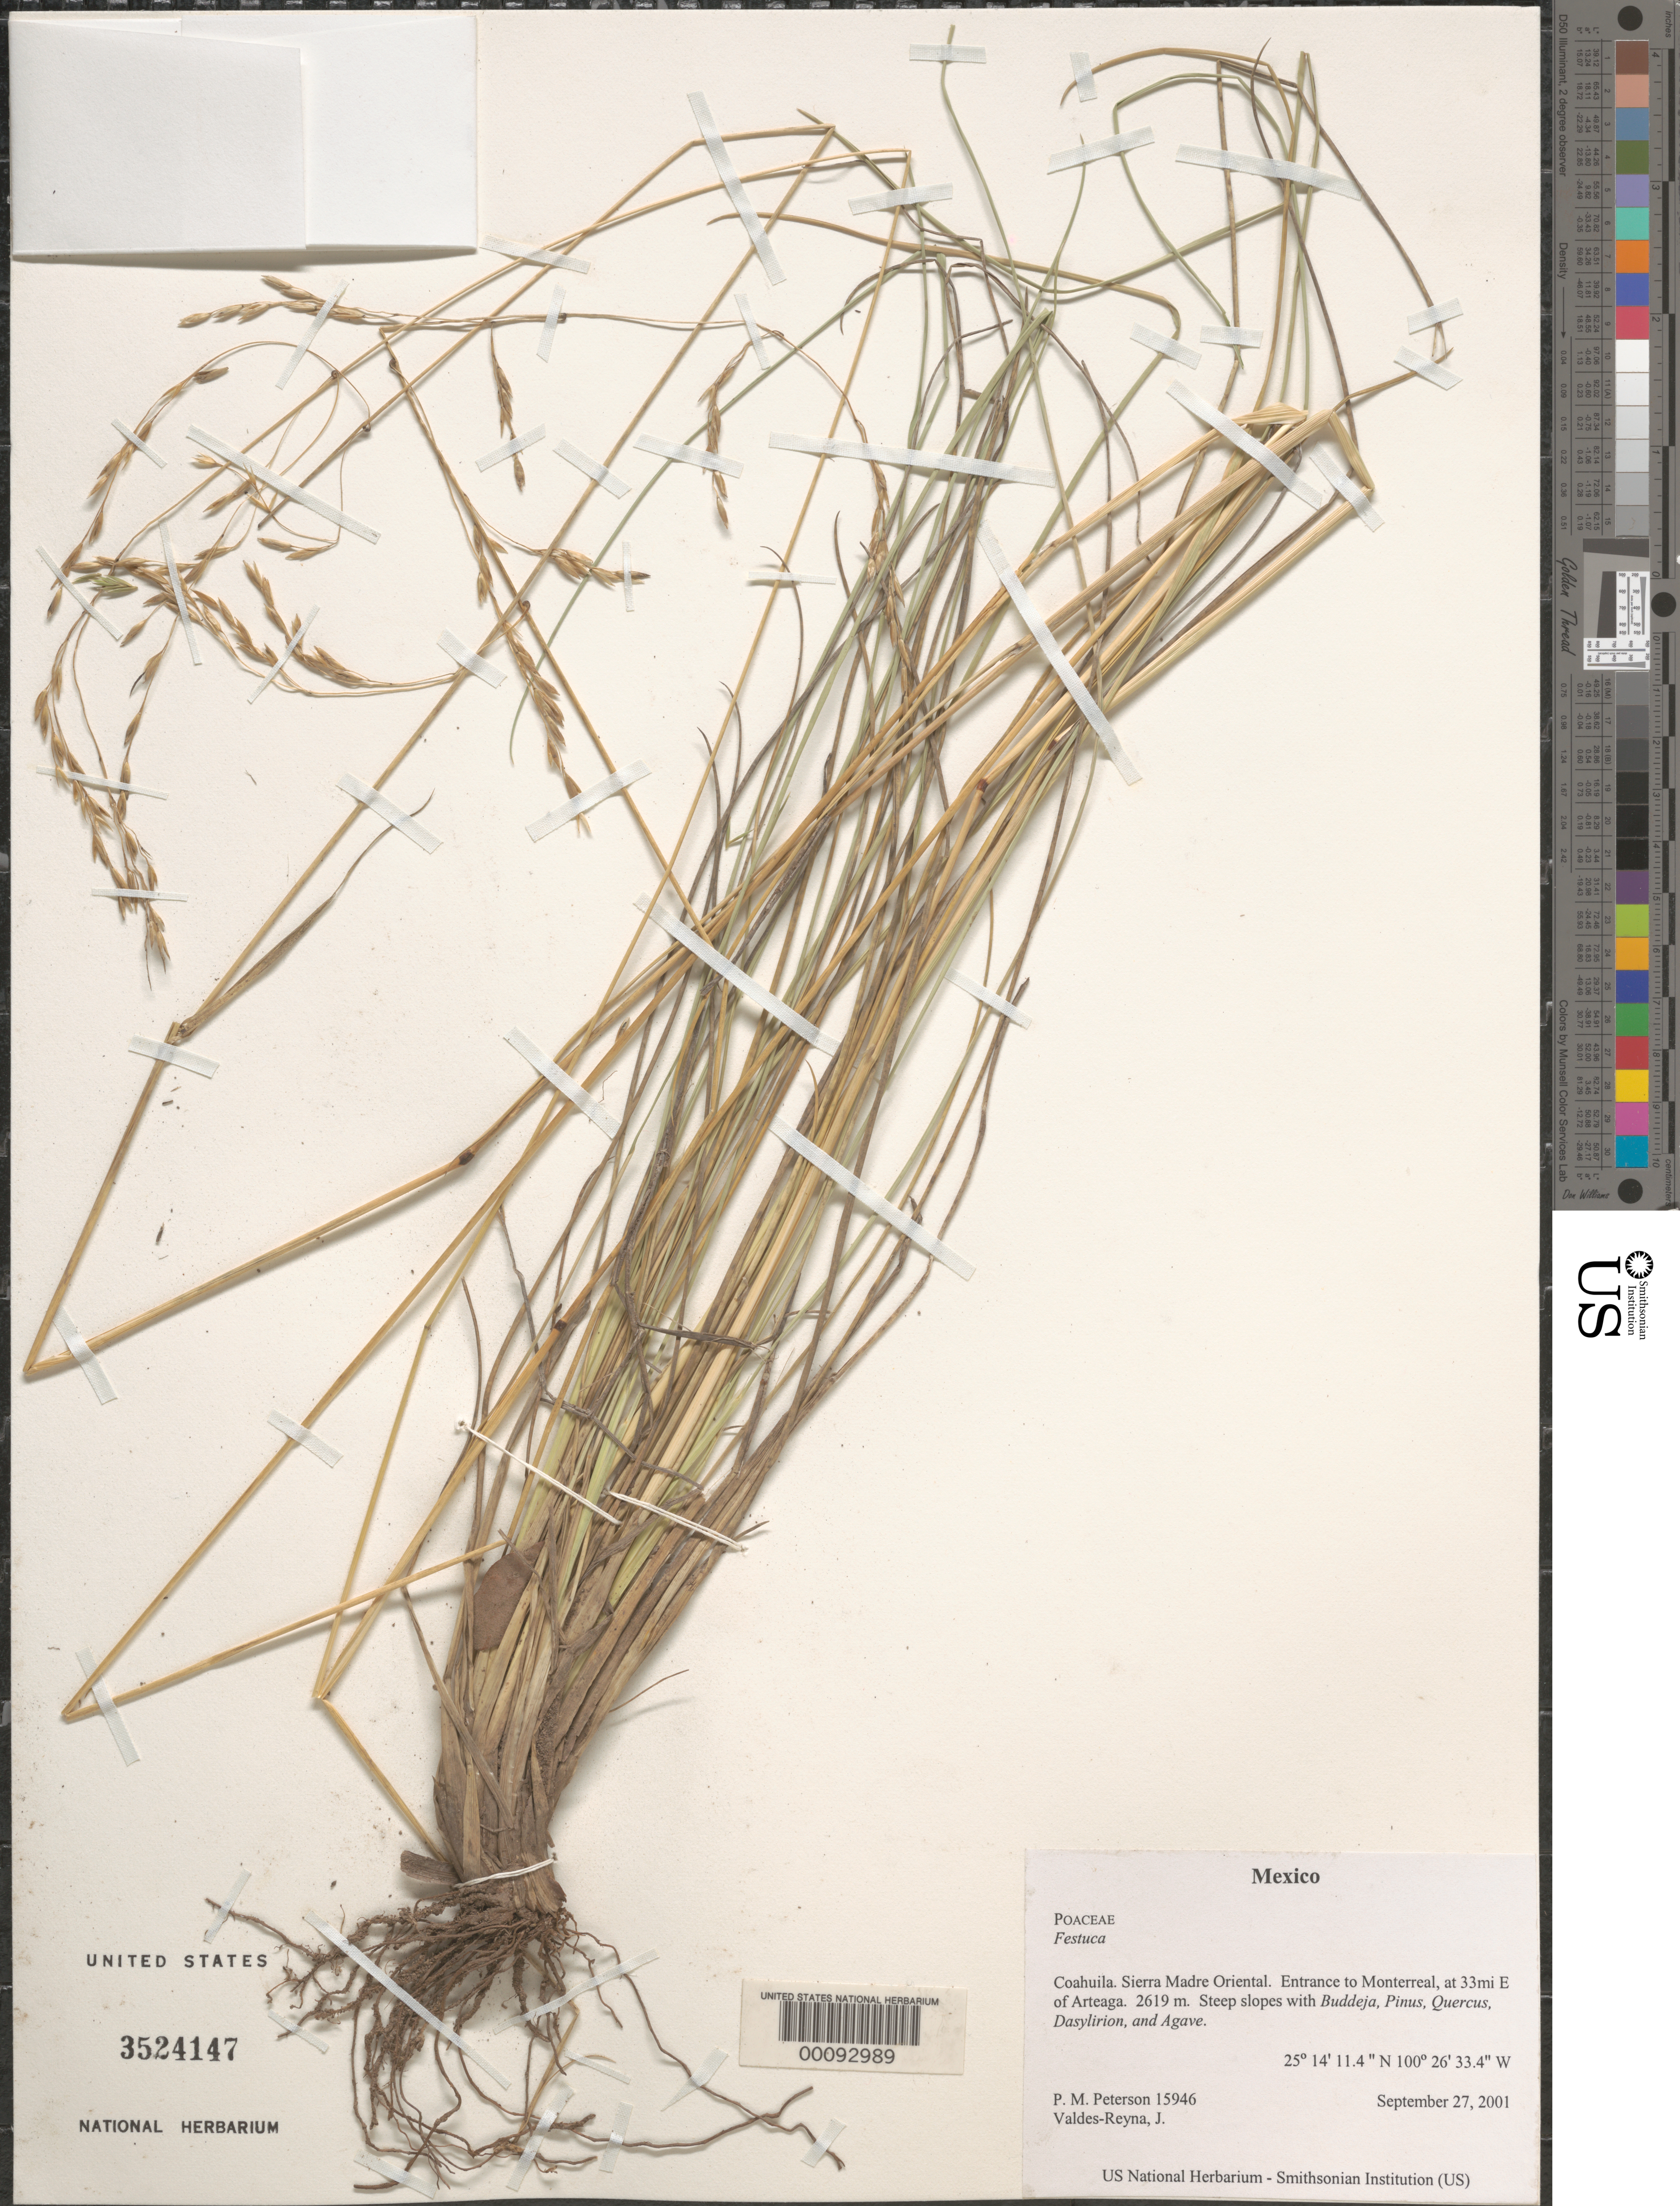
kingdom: Plantae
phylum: Tracheophyta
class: Liliopsida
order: Poales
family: Poaceae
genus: Festuca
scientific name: Festuca sp.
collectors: P. M. Peterson & J. Valdés-Reyna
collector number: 15946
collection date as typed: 27 Sep 2001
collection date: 2001-09-27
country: Mexico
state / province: Coahuila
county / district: Sierra Madre Oriental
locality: Entrance to Monterreal, at 33mi E of Arteaga.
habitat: Steep slopes with ~Buddeja, Pinus, Quercus, Dasylirion, and Agave~.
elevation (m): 2619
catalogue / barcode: US 3524147